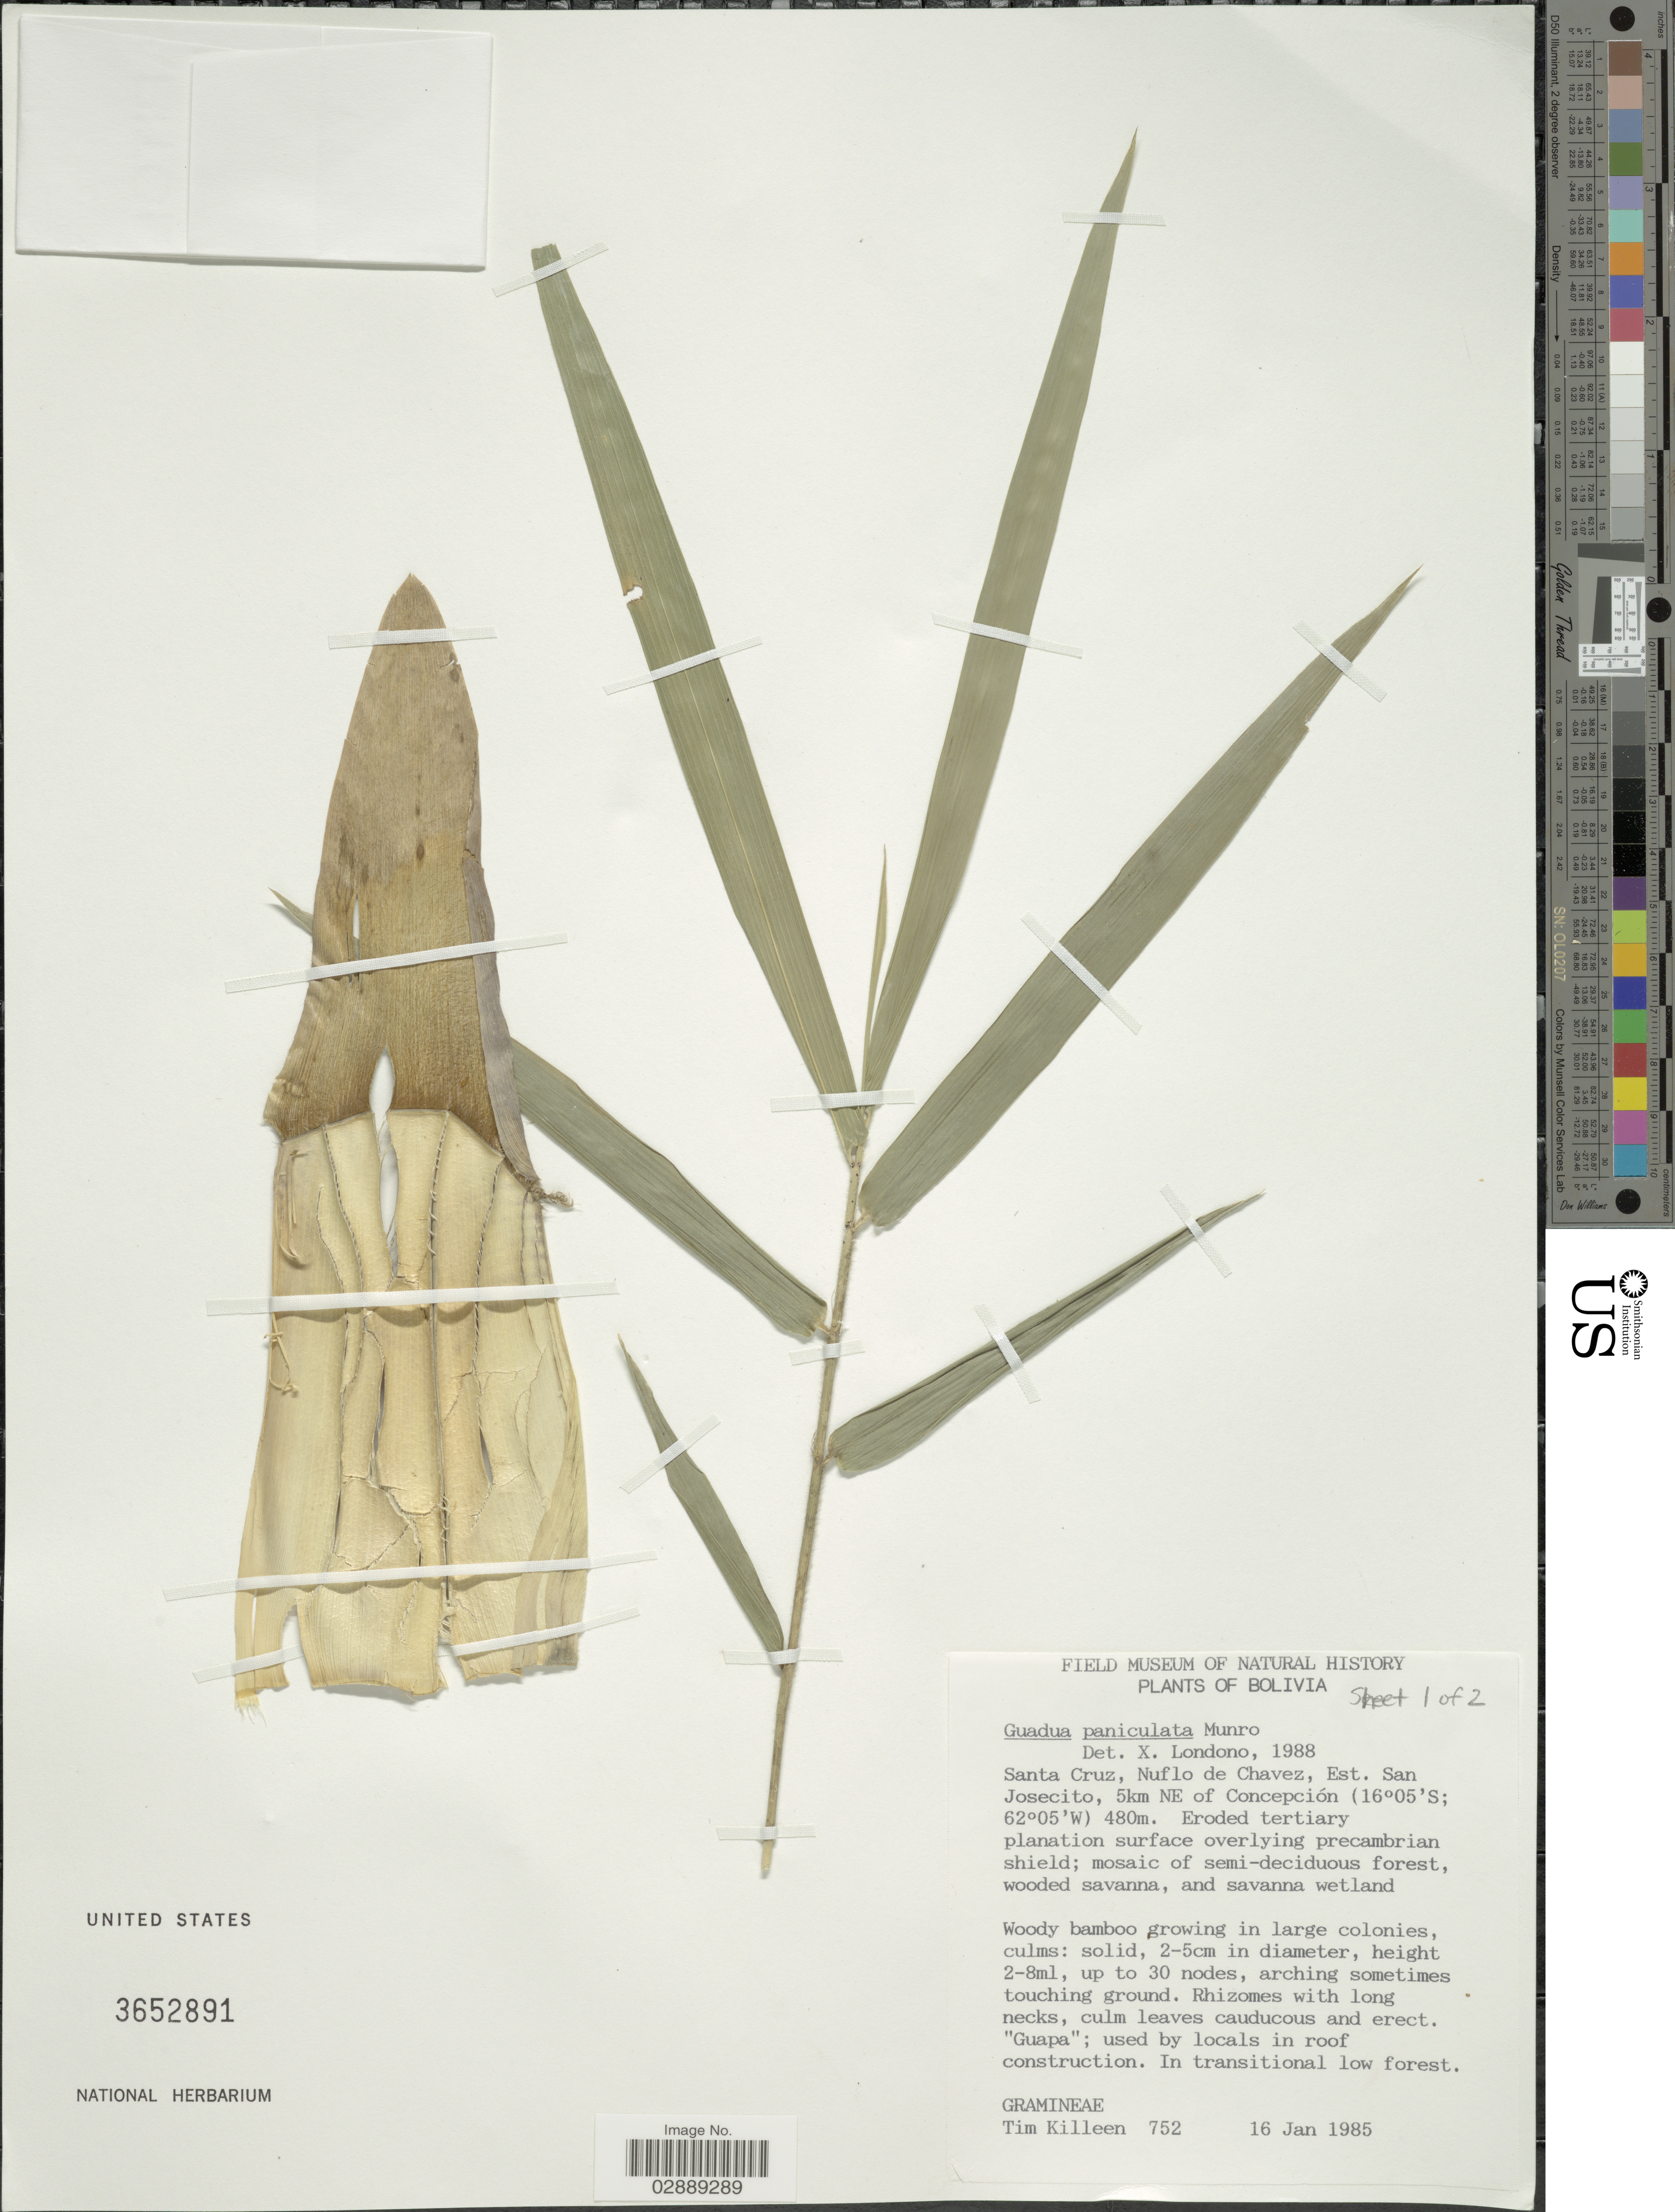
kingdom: Plantae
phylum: Tracheophyta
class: Liliopsida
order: Poales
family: Poaceae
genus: Guadua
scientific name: Guadua paniculata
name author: Munro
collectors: T. J. Killeen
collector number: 752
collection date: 1985-01-16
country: Bolivia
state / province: Santa Cruz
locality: Nuflo de Chavez, Est. San Josecito, 5 km NE of Concepcion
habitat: Eroded tertiary planation surface overlying precambrian shield; mosaic of semi-deciduous forest, wooded savanna, and savanna wetland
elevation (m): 480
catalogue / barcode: US 3652891